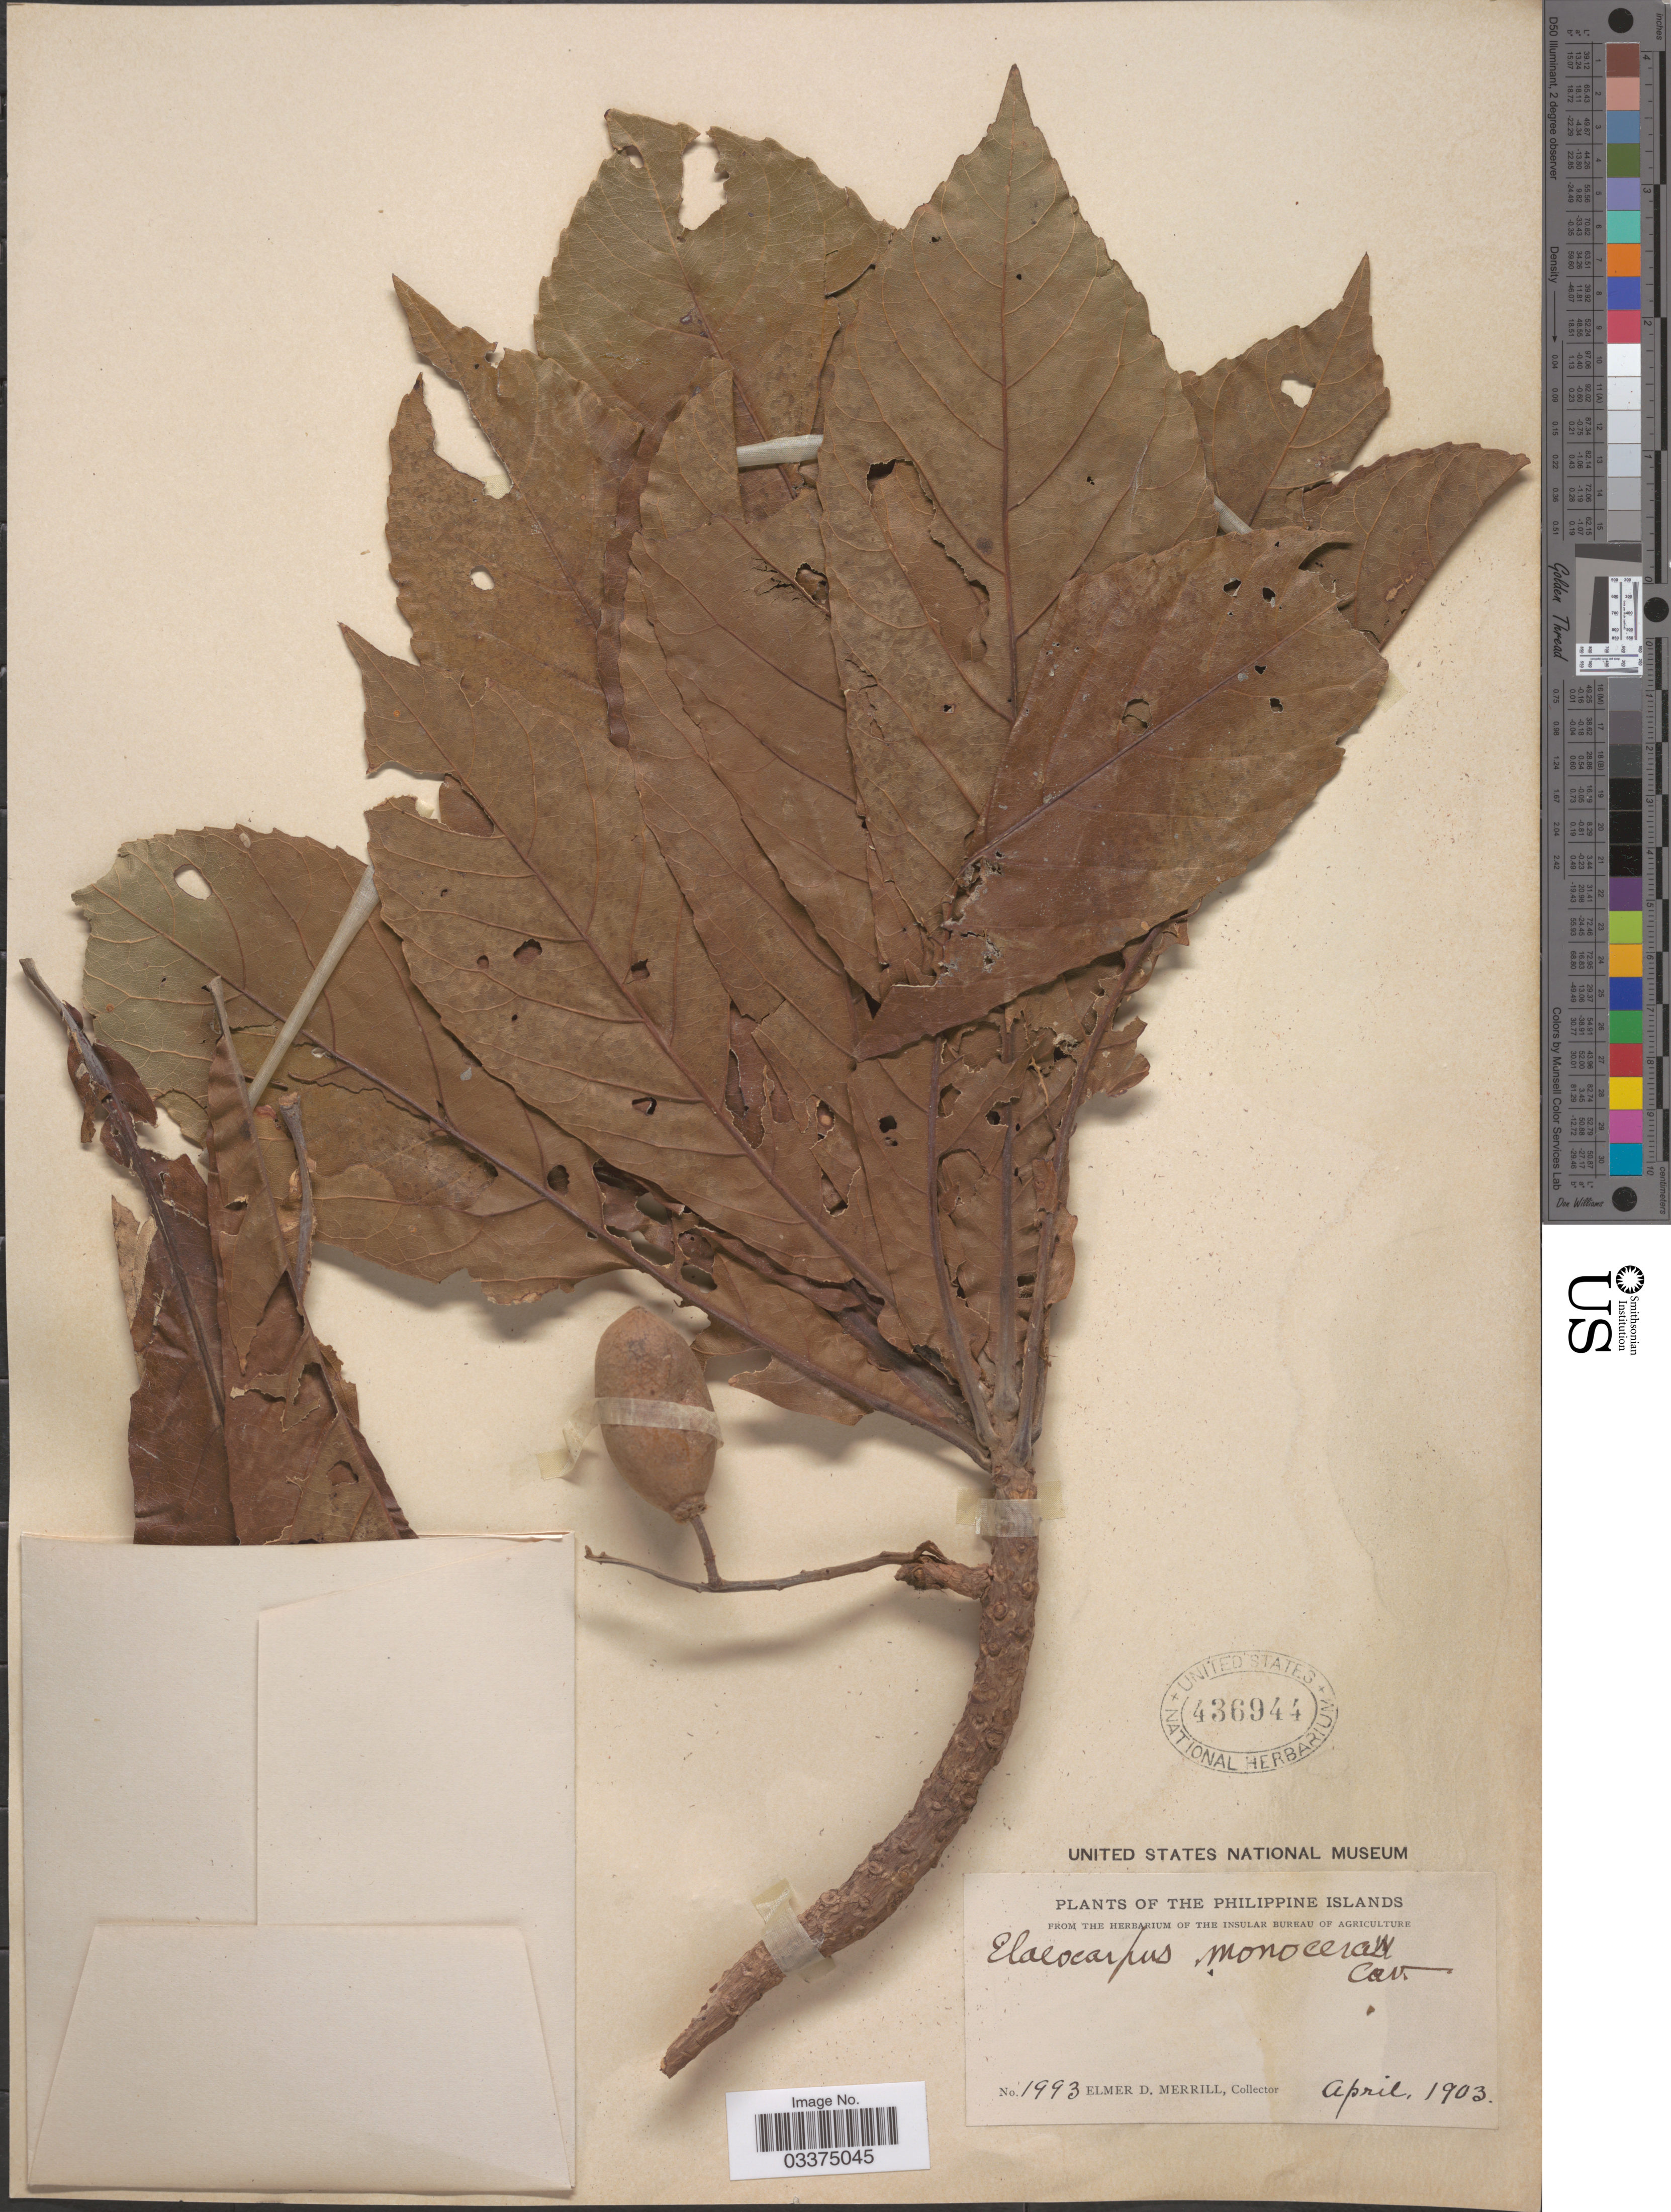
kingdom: Plantae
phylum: Tracheophyta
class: Magnoliopsida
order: Oxalidales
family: Elaeocarpaceae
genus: Elaeocarpus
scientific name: Elaeocarpus monocera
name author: Cav.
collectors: E. D. Merrill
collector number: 1993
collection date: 1903-04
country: Philippines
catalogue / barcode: US 436944